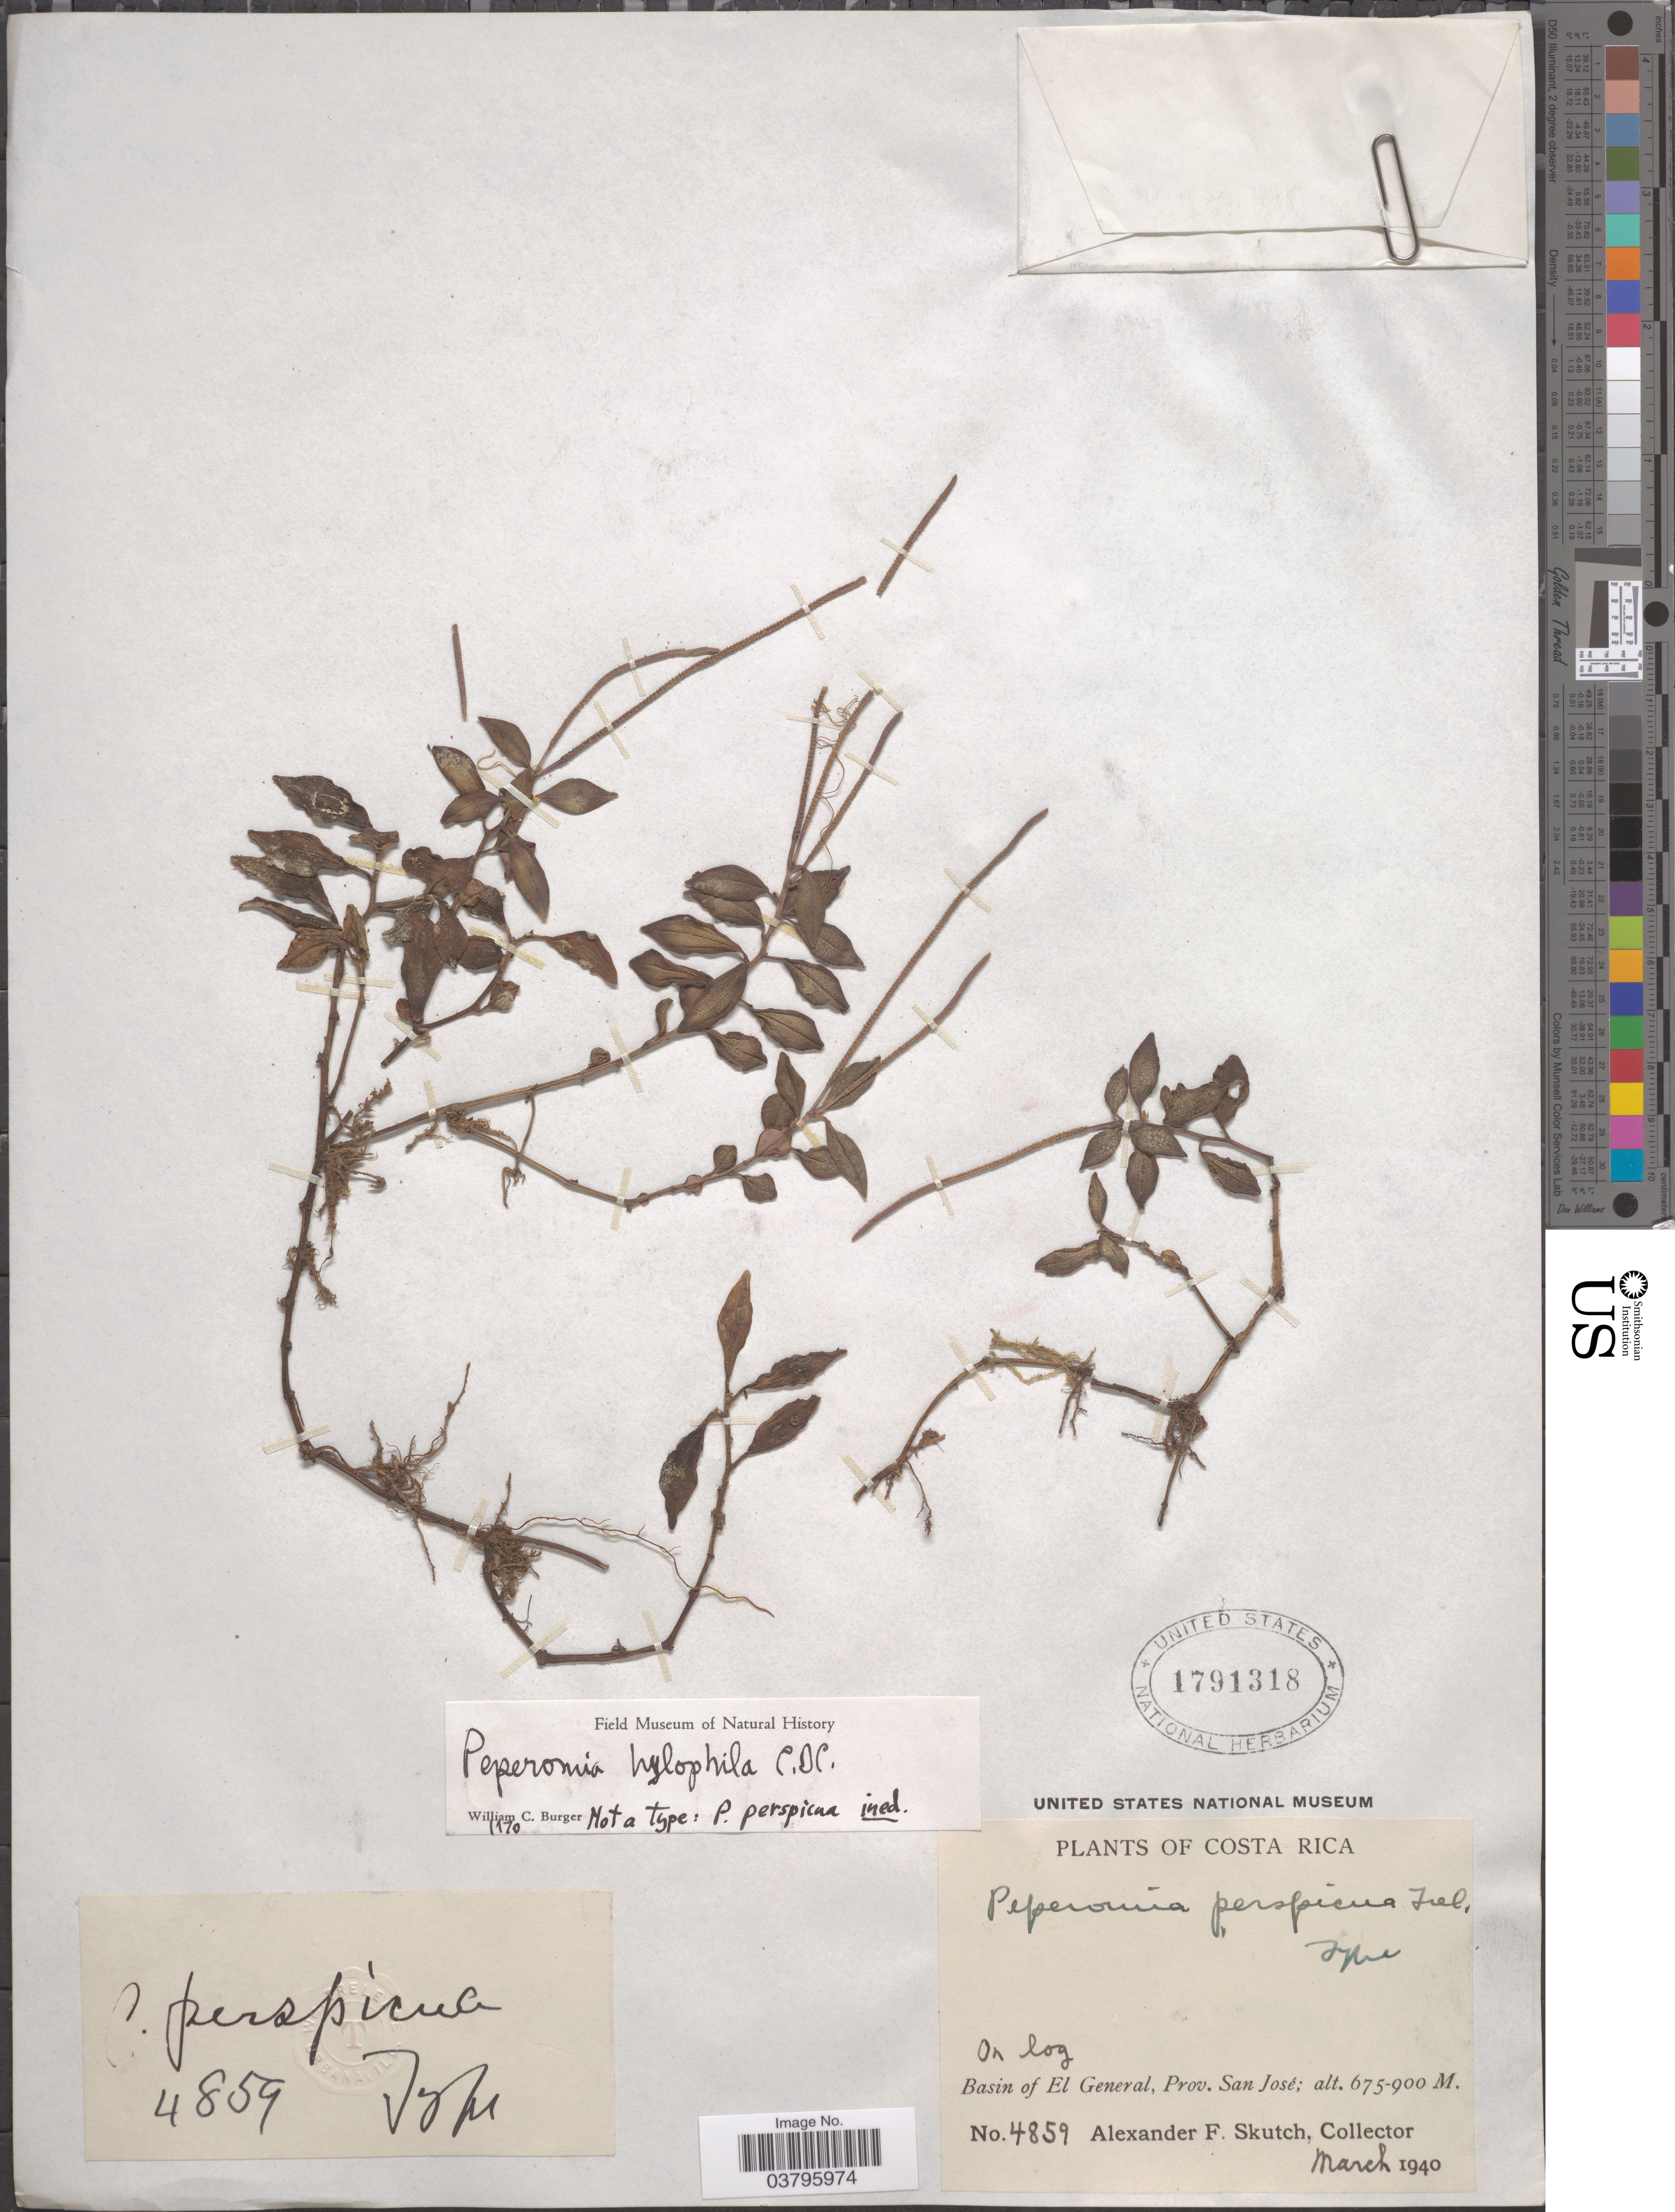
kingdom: Plantae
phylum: Tracheophyta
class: Magnoliopsida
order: Piperales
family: Piperaceae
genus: Peperomia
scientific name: Peperomia barbulata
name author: (C. DC.) Callejas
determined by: Jiménez, José Estaban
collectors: A. F. Skutch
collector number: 4859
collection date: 1940-03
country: Costa Rica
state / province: San José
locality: Basin of El General.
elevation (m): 675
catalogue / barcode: US 1791318